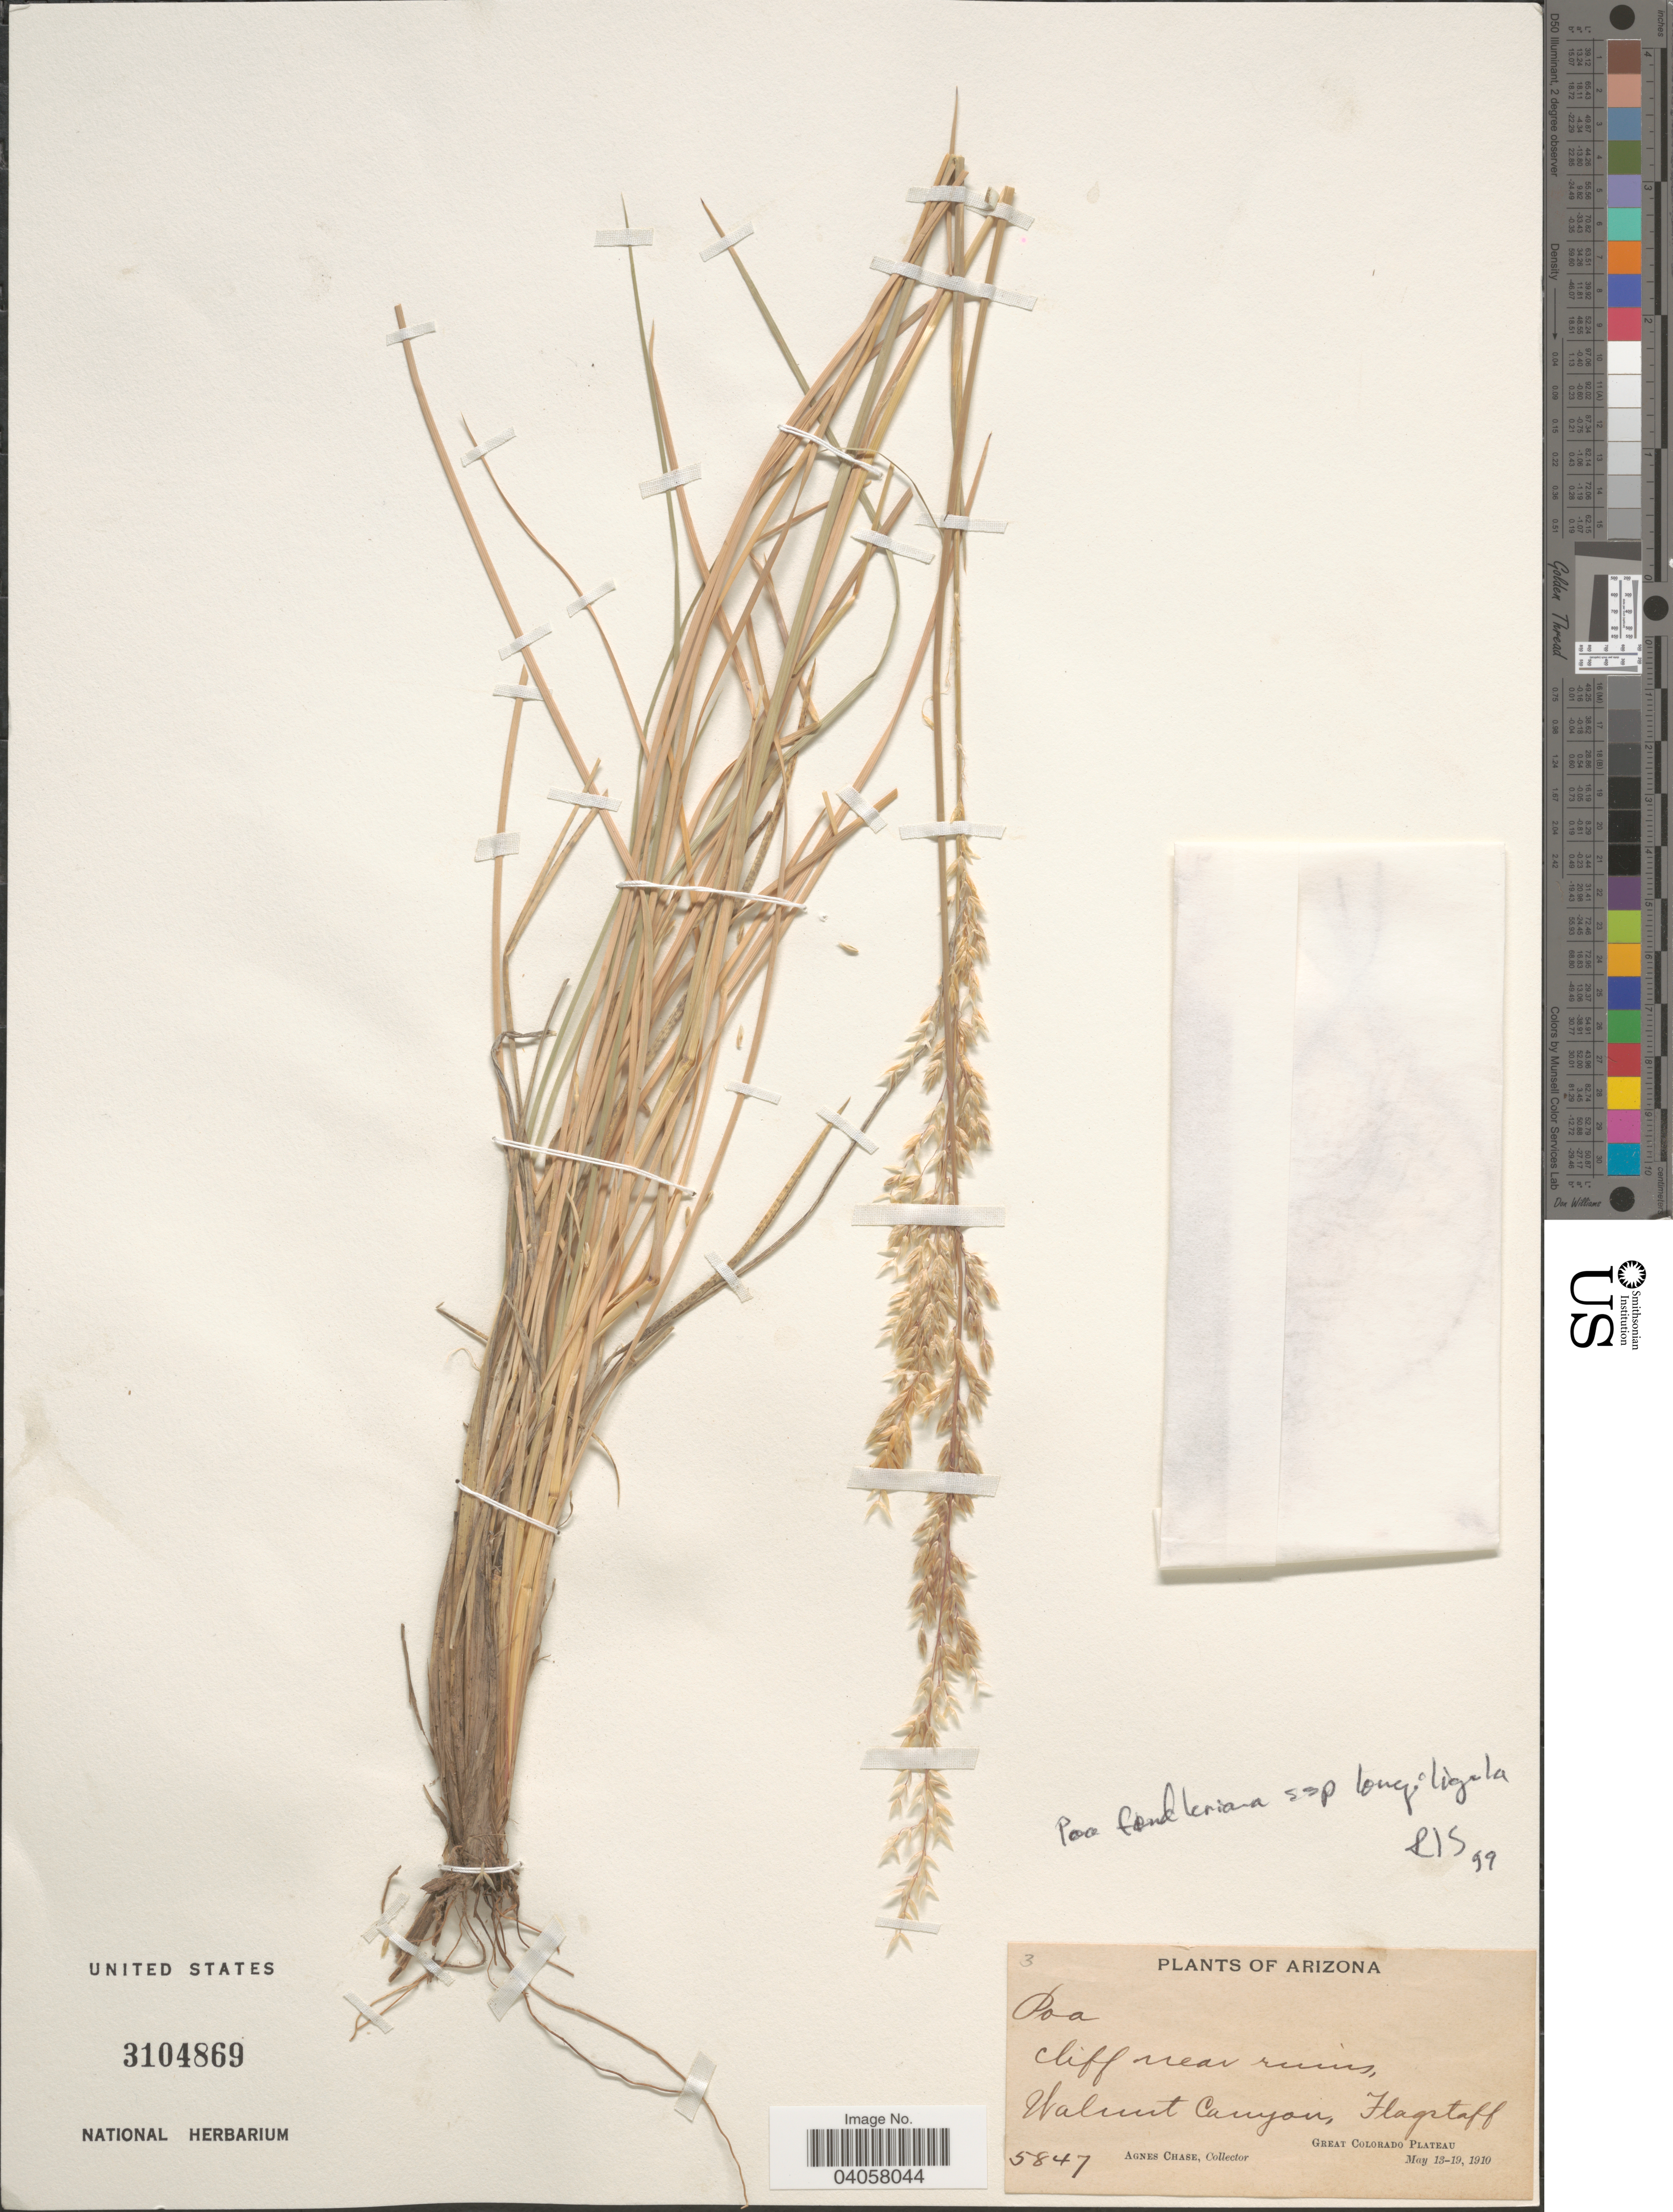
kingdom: Plantae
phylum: Tracheophyta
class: Liliopsida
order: Poales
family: Poaceae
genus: Poa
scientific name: Poa fendleriana subsp. longiligula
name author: (Scribn. & T.A. Williams) Soreng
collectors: A. Chase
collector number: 5847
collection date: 1910-05-13/1910-05-19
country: United States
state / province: Arizona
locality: Cliff near ruins, Walnut Canyon, Flagstaff. Great Colorado Plateau.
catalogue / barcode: US 3104869